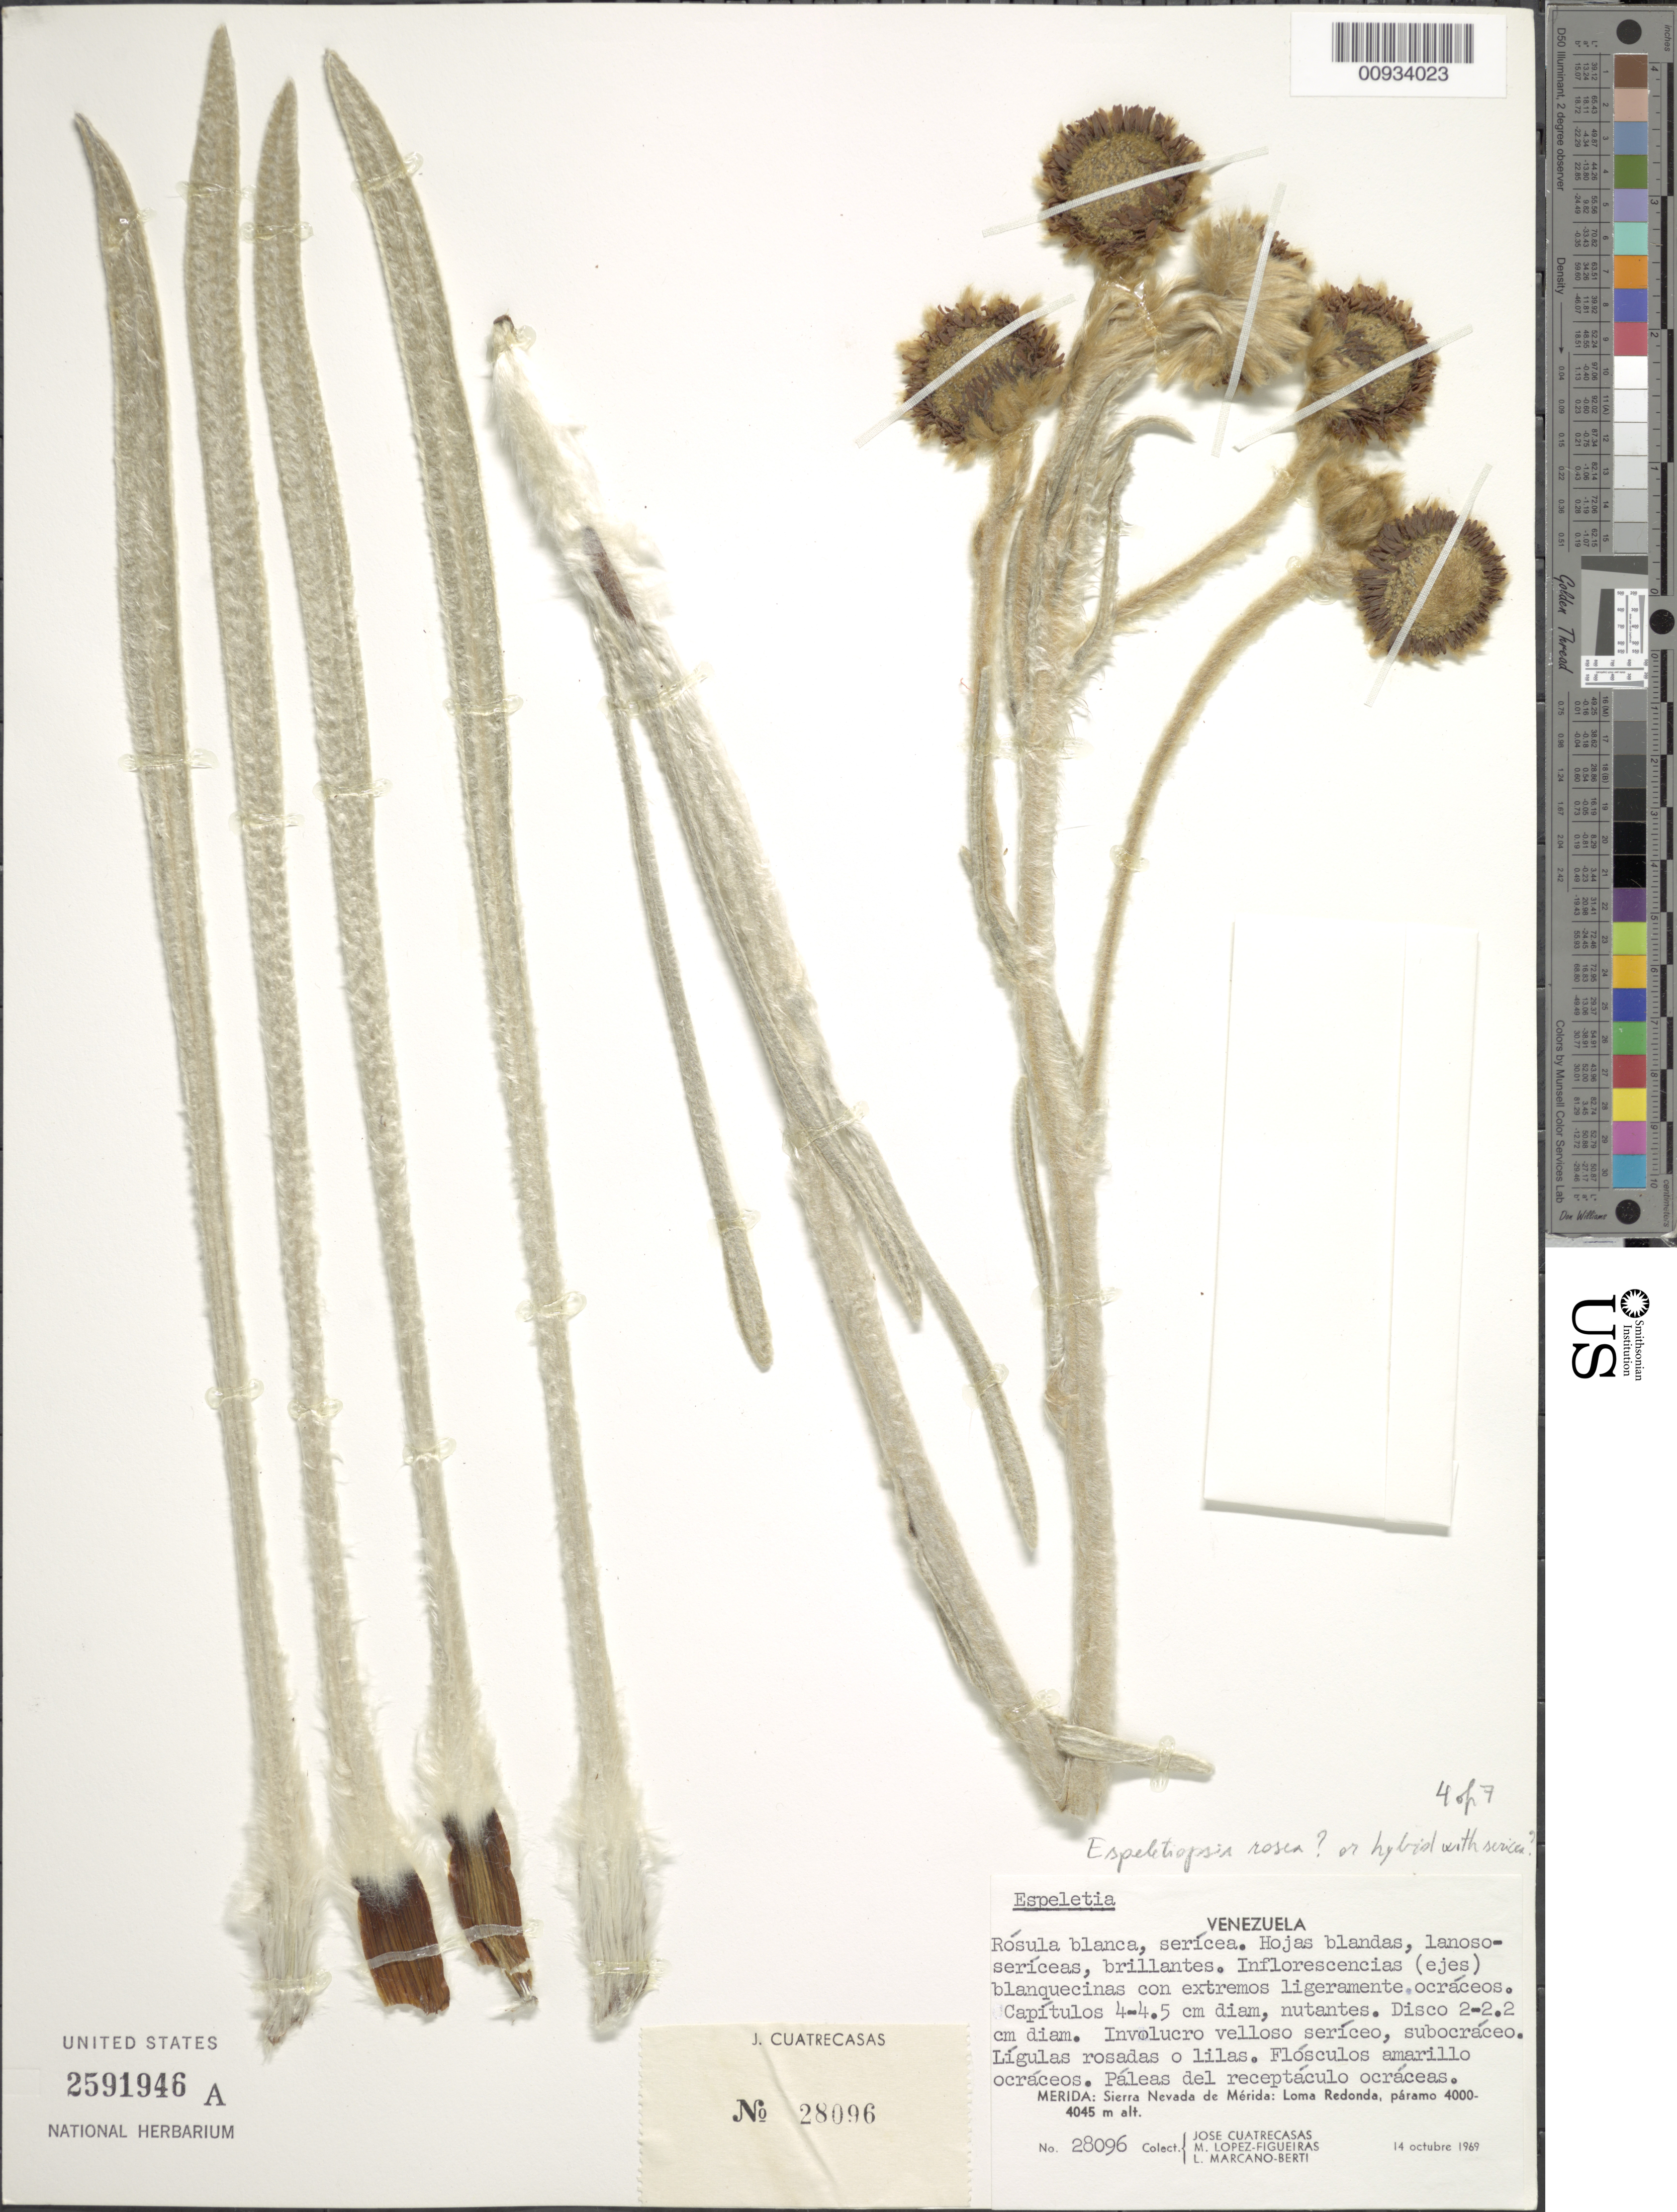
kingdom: Plantae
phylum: Tracheophyta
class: Magnoliopsida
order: Asterales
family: Asteraceae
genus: Espeletiopsis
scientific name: Espeletiopsis rosea comb. ined.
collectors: J. Cuatrecasas, M. López Figueiras & L. Marcano-Berti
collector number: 28096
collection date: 1969-10-14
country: Venezuela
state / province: Mérida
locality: Sierra Nevada de Merida, Loma Redonda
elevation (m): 4000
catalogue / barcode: US 2591946A